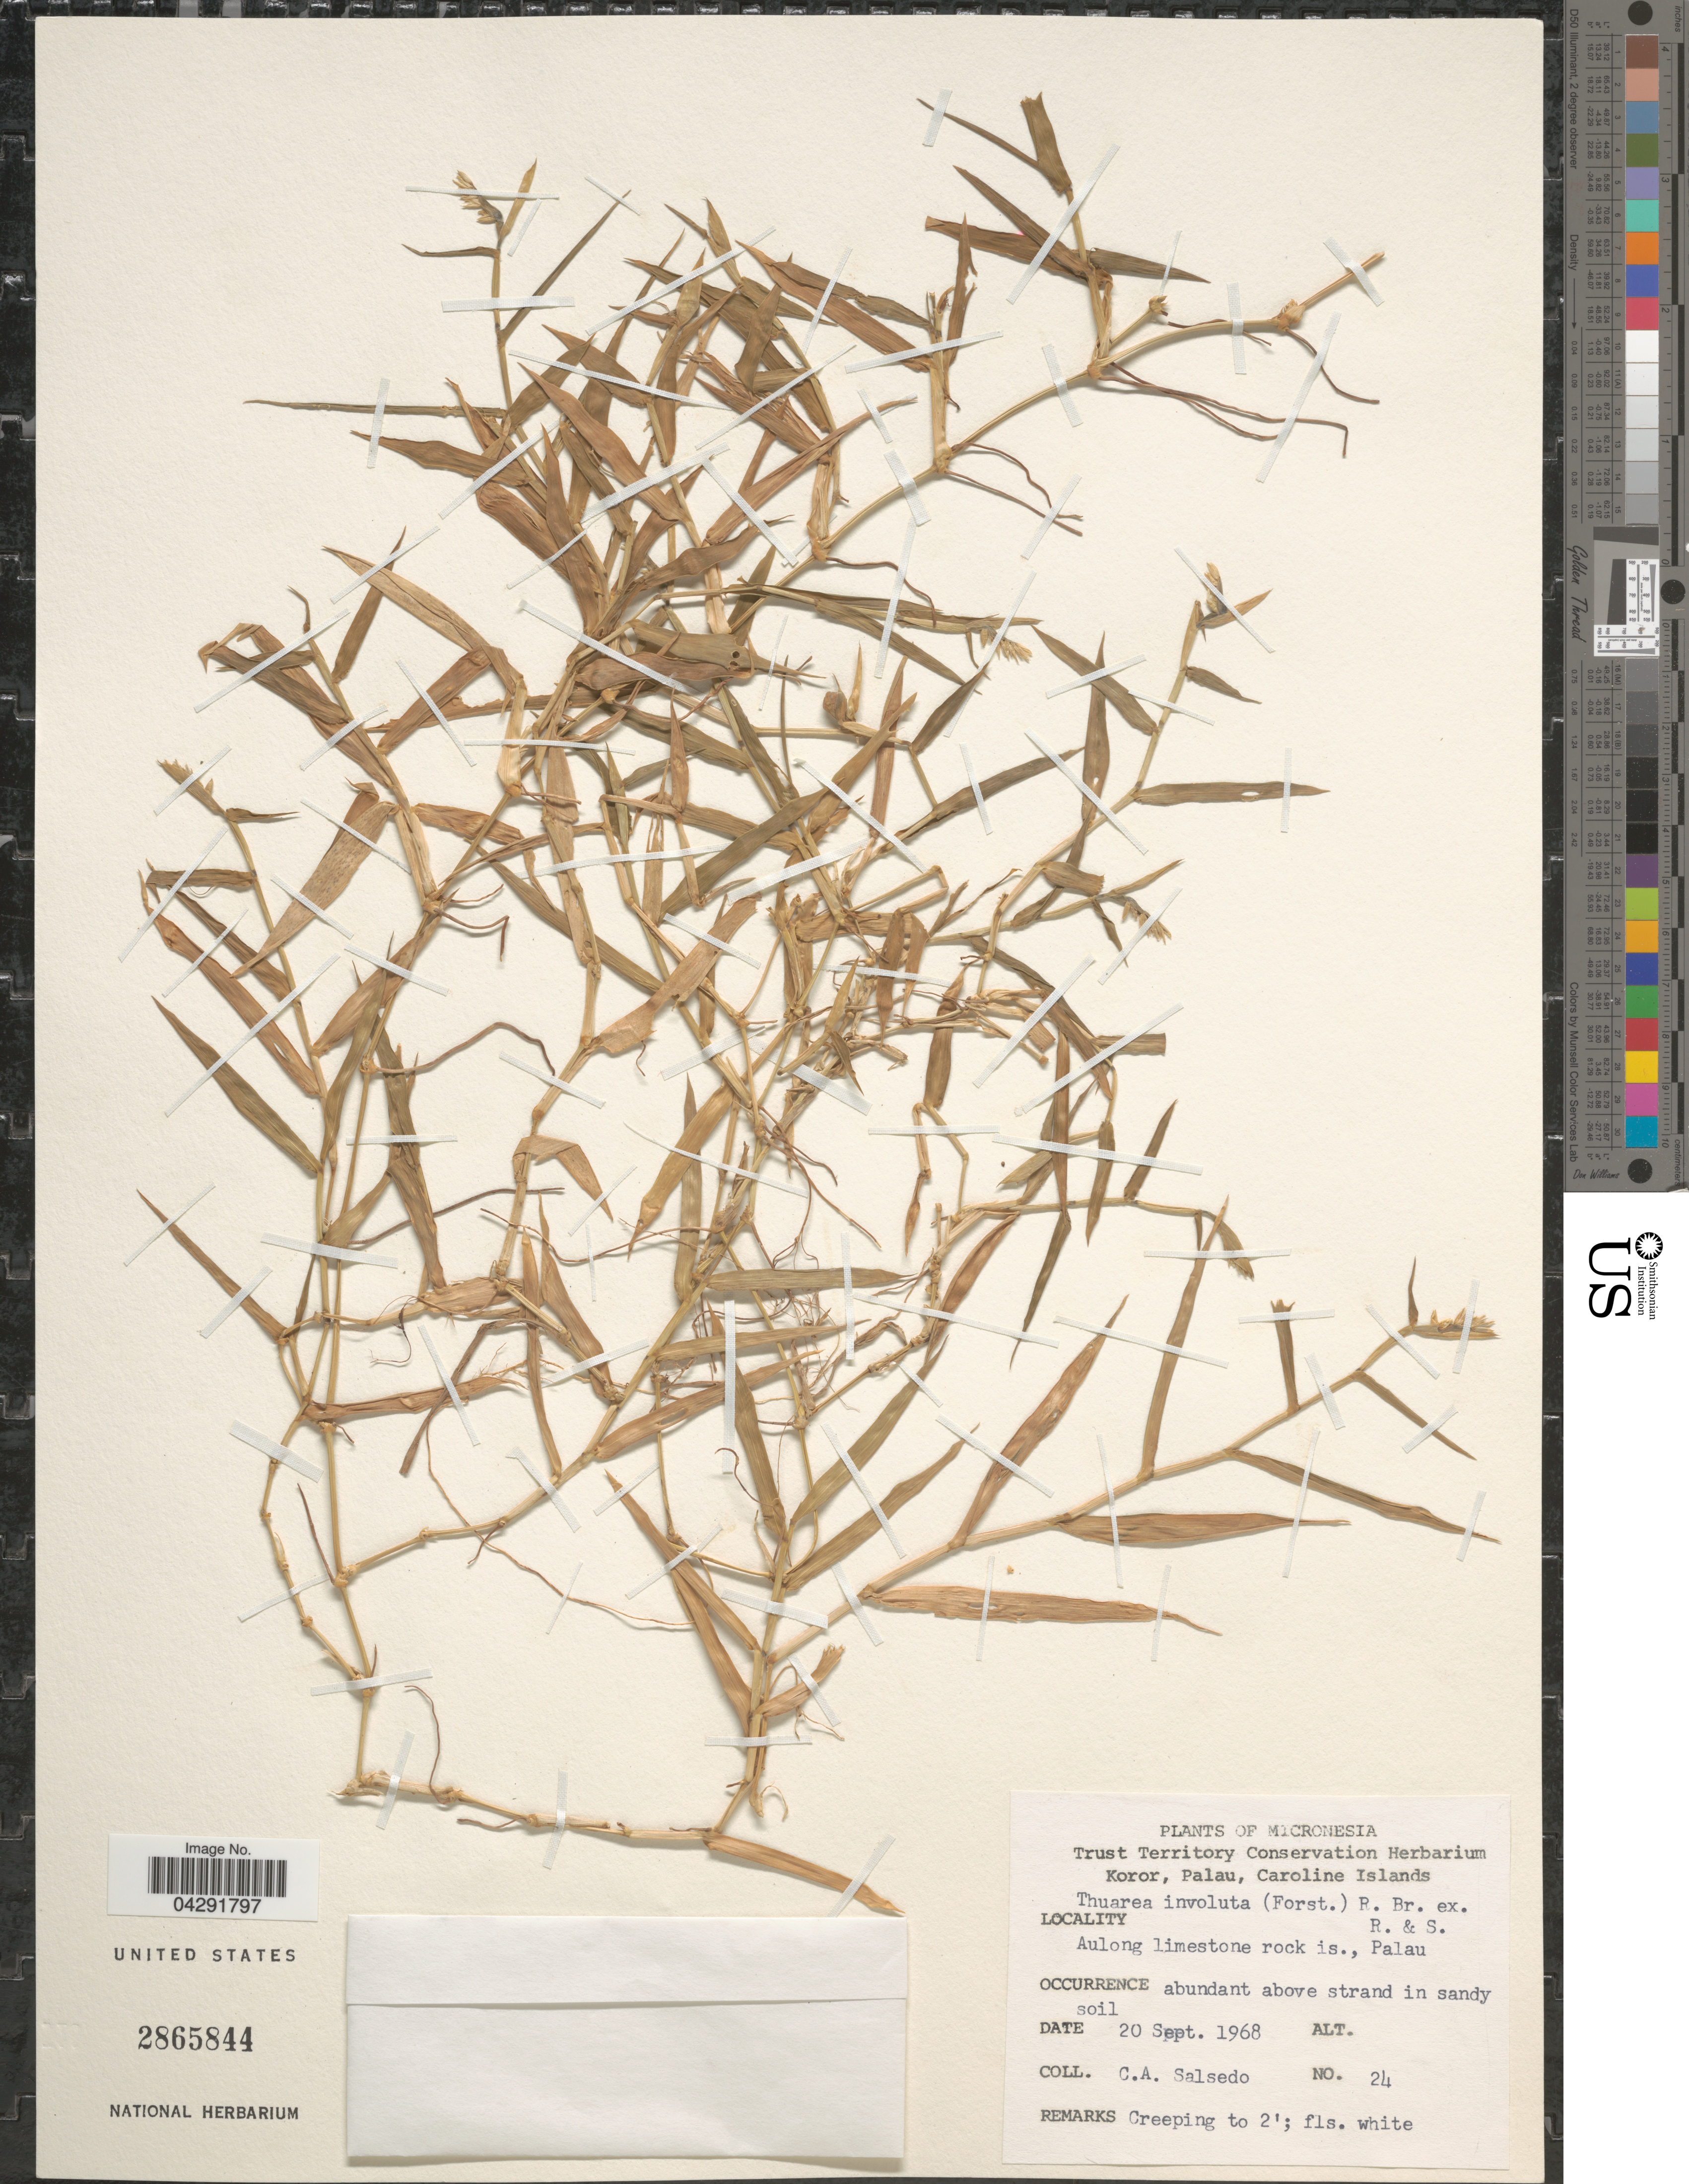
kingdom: Plantae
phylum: Tracheophyta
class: Liliopsida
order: Poales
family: Poaceae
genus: Thuarea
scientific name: Thuarea involuta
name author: (G. Forst.) R. Br. ex Sm.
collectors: C.A. Salsedo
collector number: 24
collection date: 1968-09-20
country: Palau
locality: Micronesia. Koror, Palau, Caroline Islands. Aulong limestone rock is., Palau. Abundant above strand in sandy soil.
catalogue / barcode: US 2865844